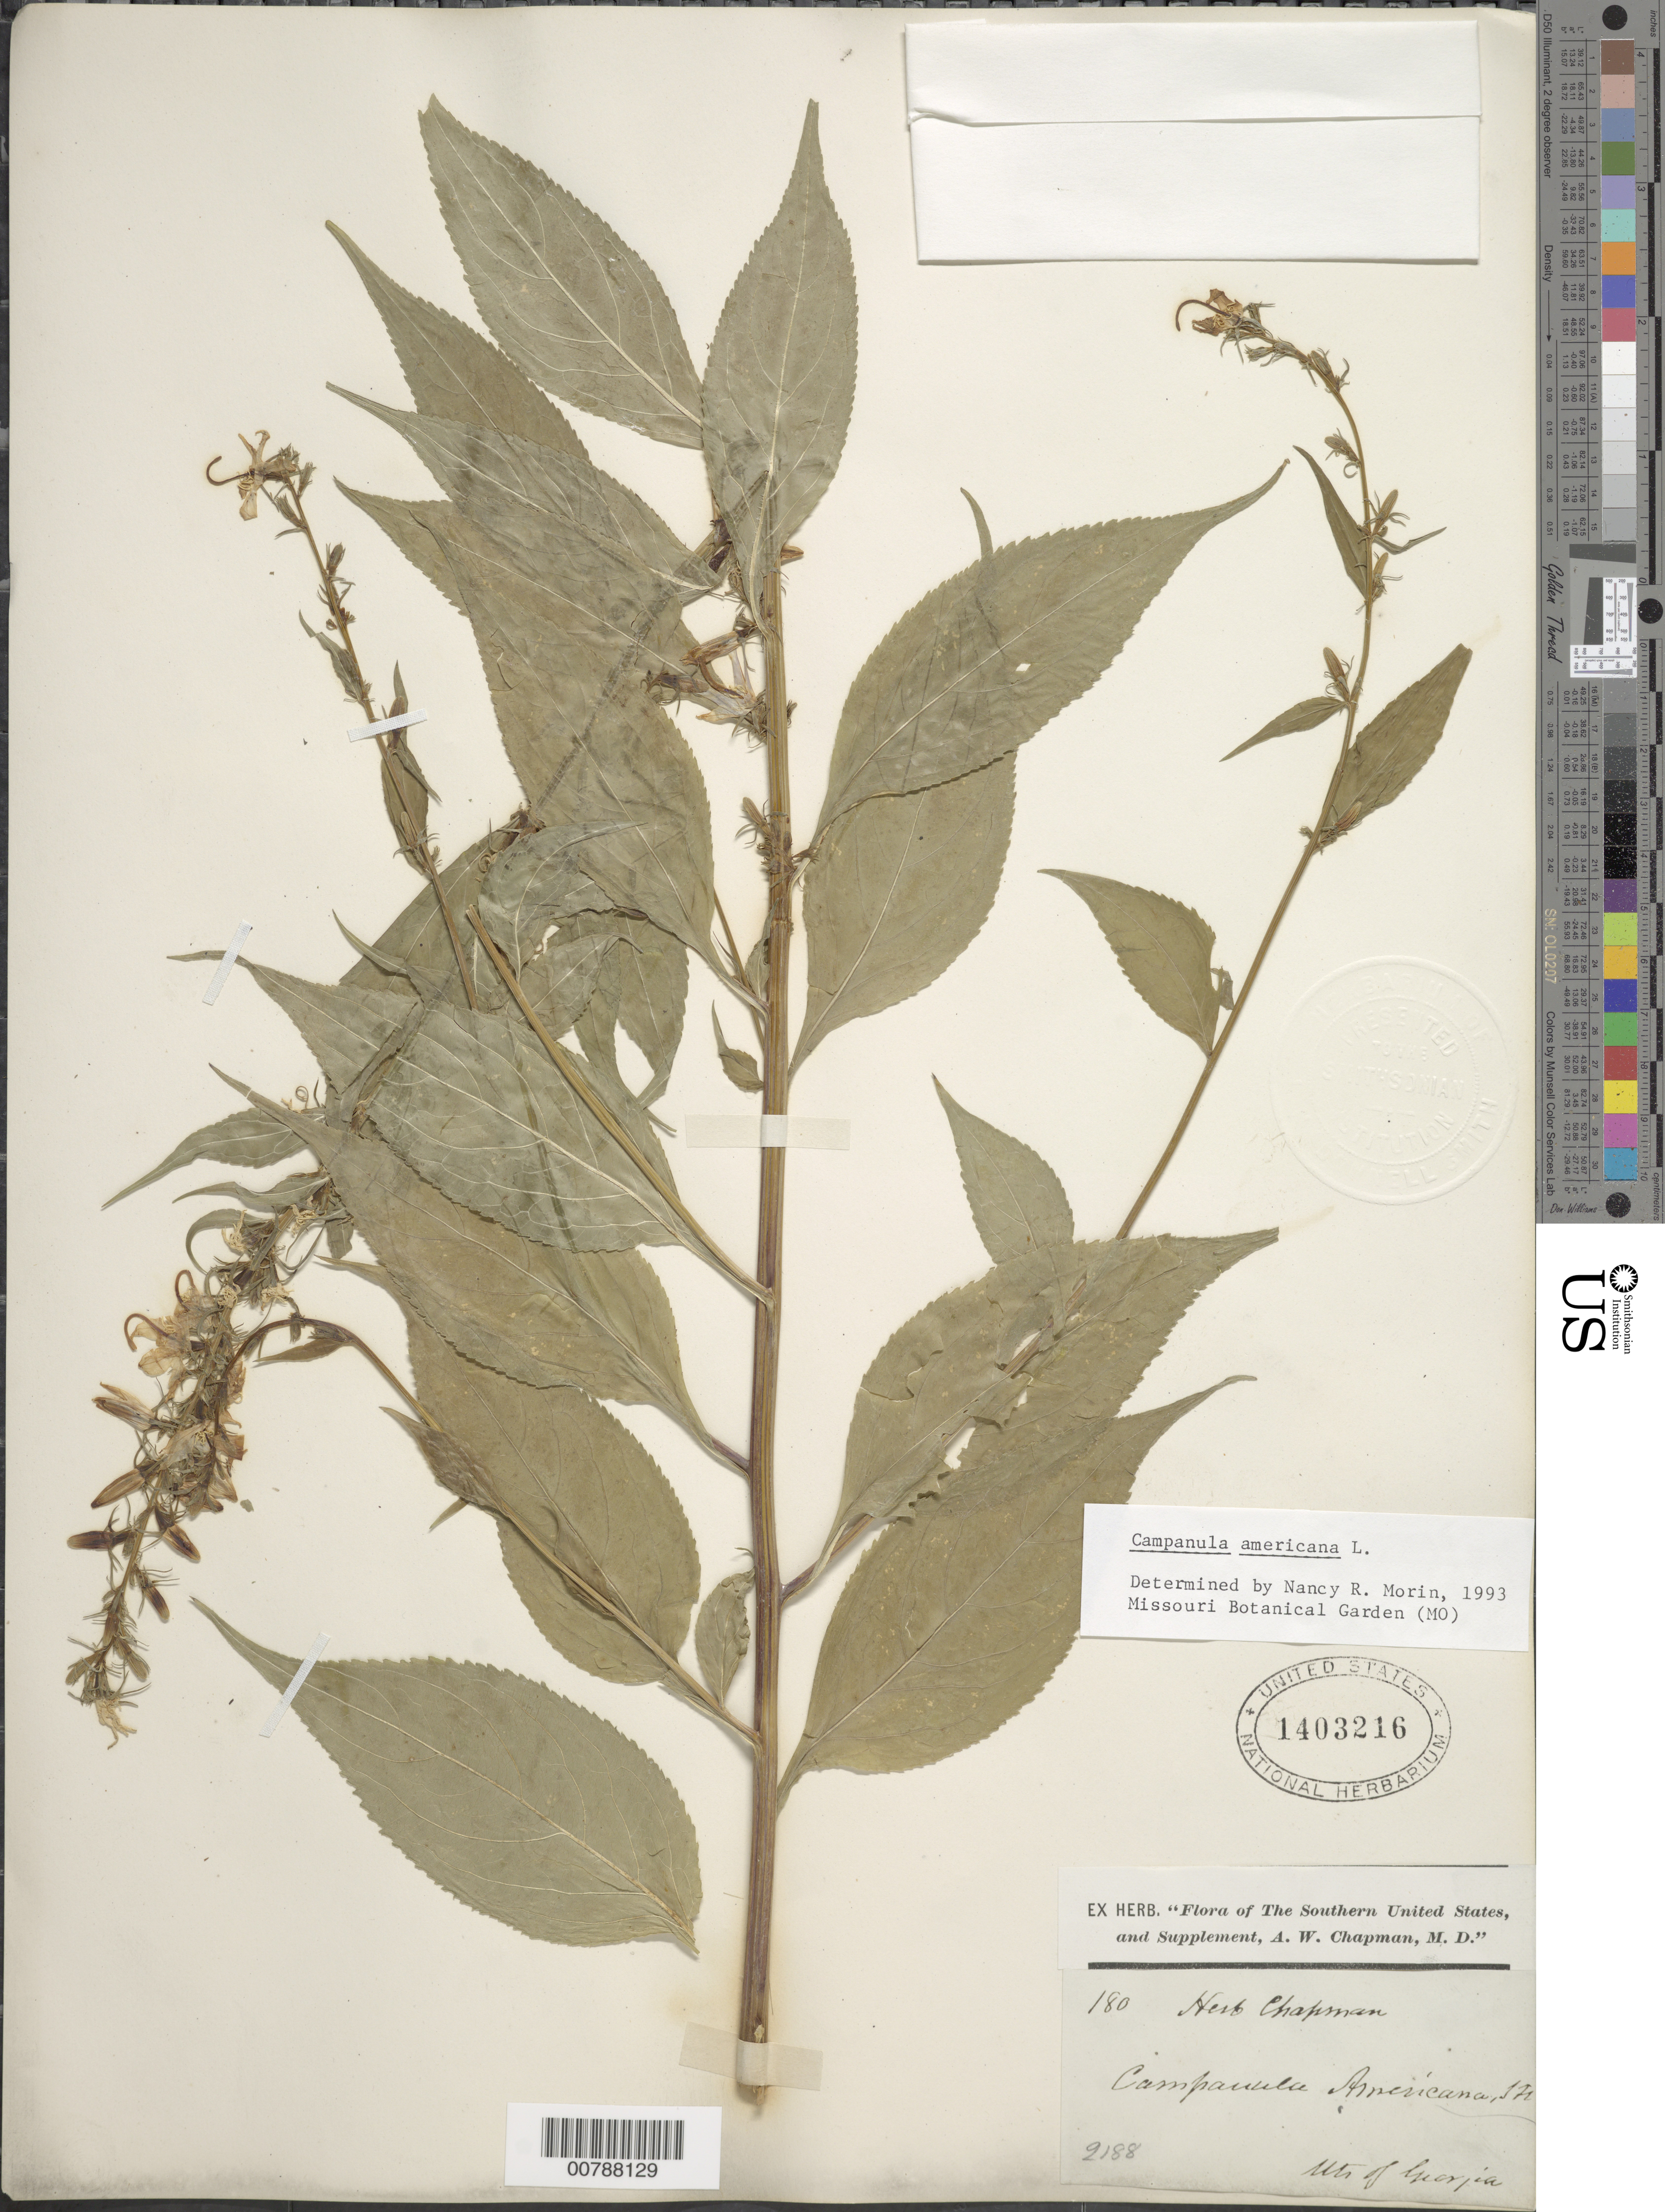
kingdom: Plantae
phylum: Tracheophyta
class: Magnoliopsida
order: Asterales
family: Campanulaceae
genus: Campanula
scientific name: Campanula americana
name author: L.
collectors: ex herb. Chapman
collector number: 180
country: United States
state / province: Georgia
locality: Mountains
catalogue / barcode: US 1403216